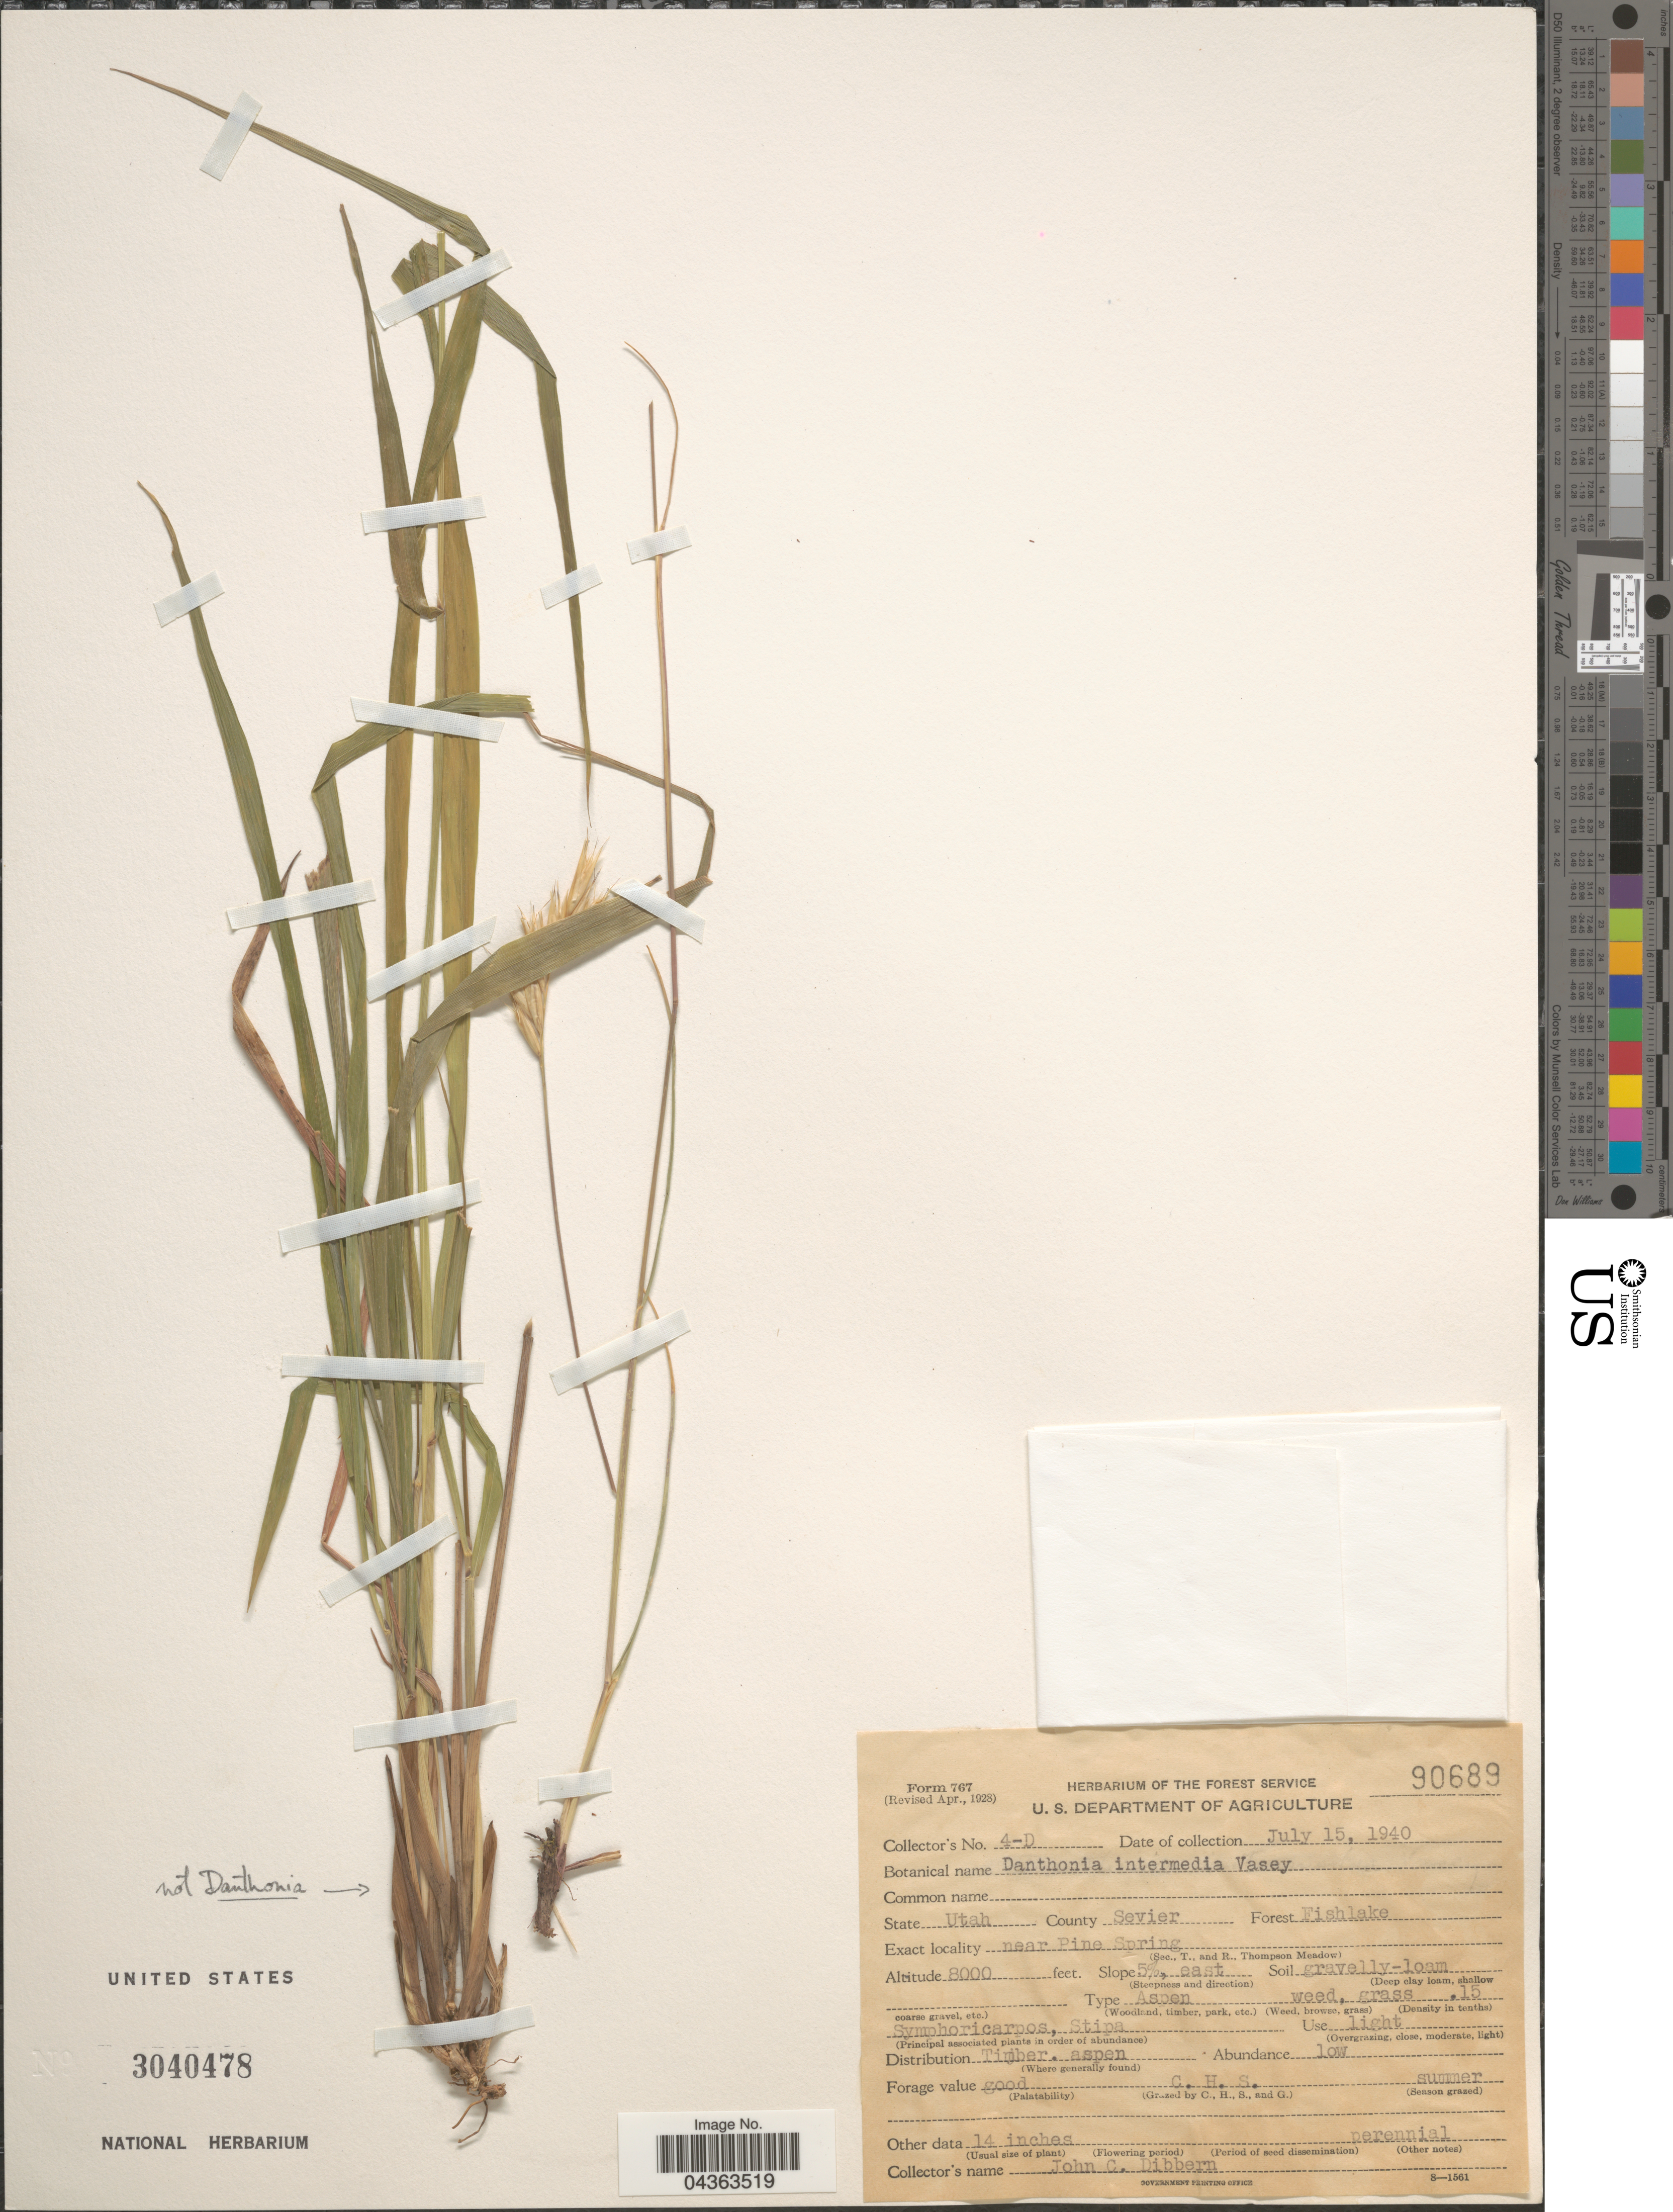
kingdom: Plantae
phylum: Tracheophyta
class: Liliopsida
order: Poales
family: Poaceae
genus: Danthonia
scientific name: Danthonia intermedia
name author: Vasey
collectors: J. Dibbern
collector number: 4-D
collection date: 1940-07-15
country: United States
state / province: Utah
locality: County Sevier. Forest Fishlake. Near Pine Spring. Slope 5% east.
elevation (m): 2438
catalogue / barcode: US 3040478